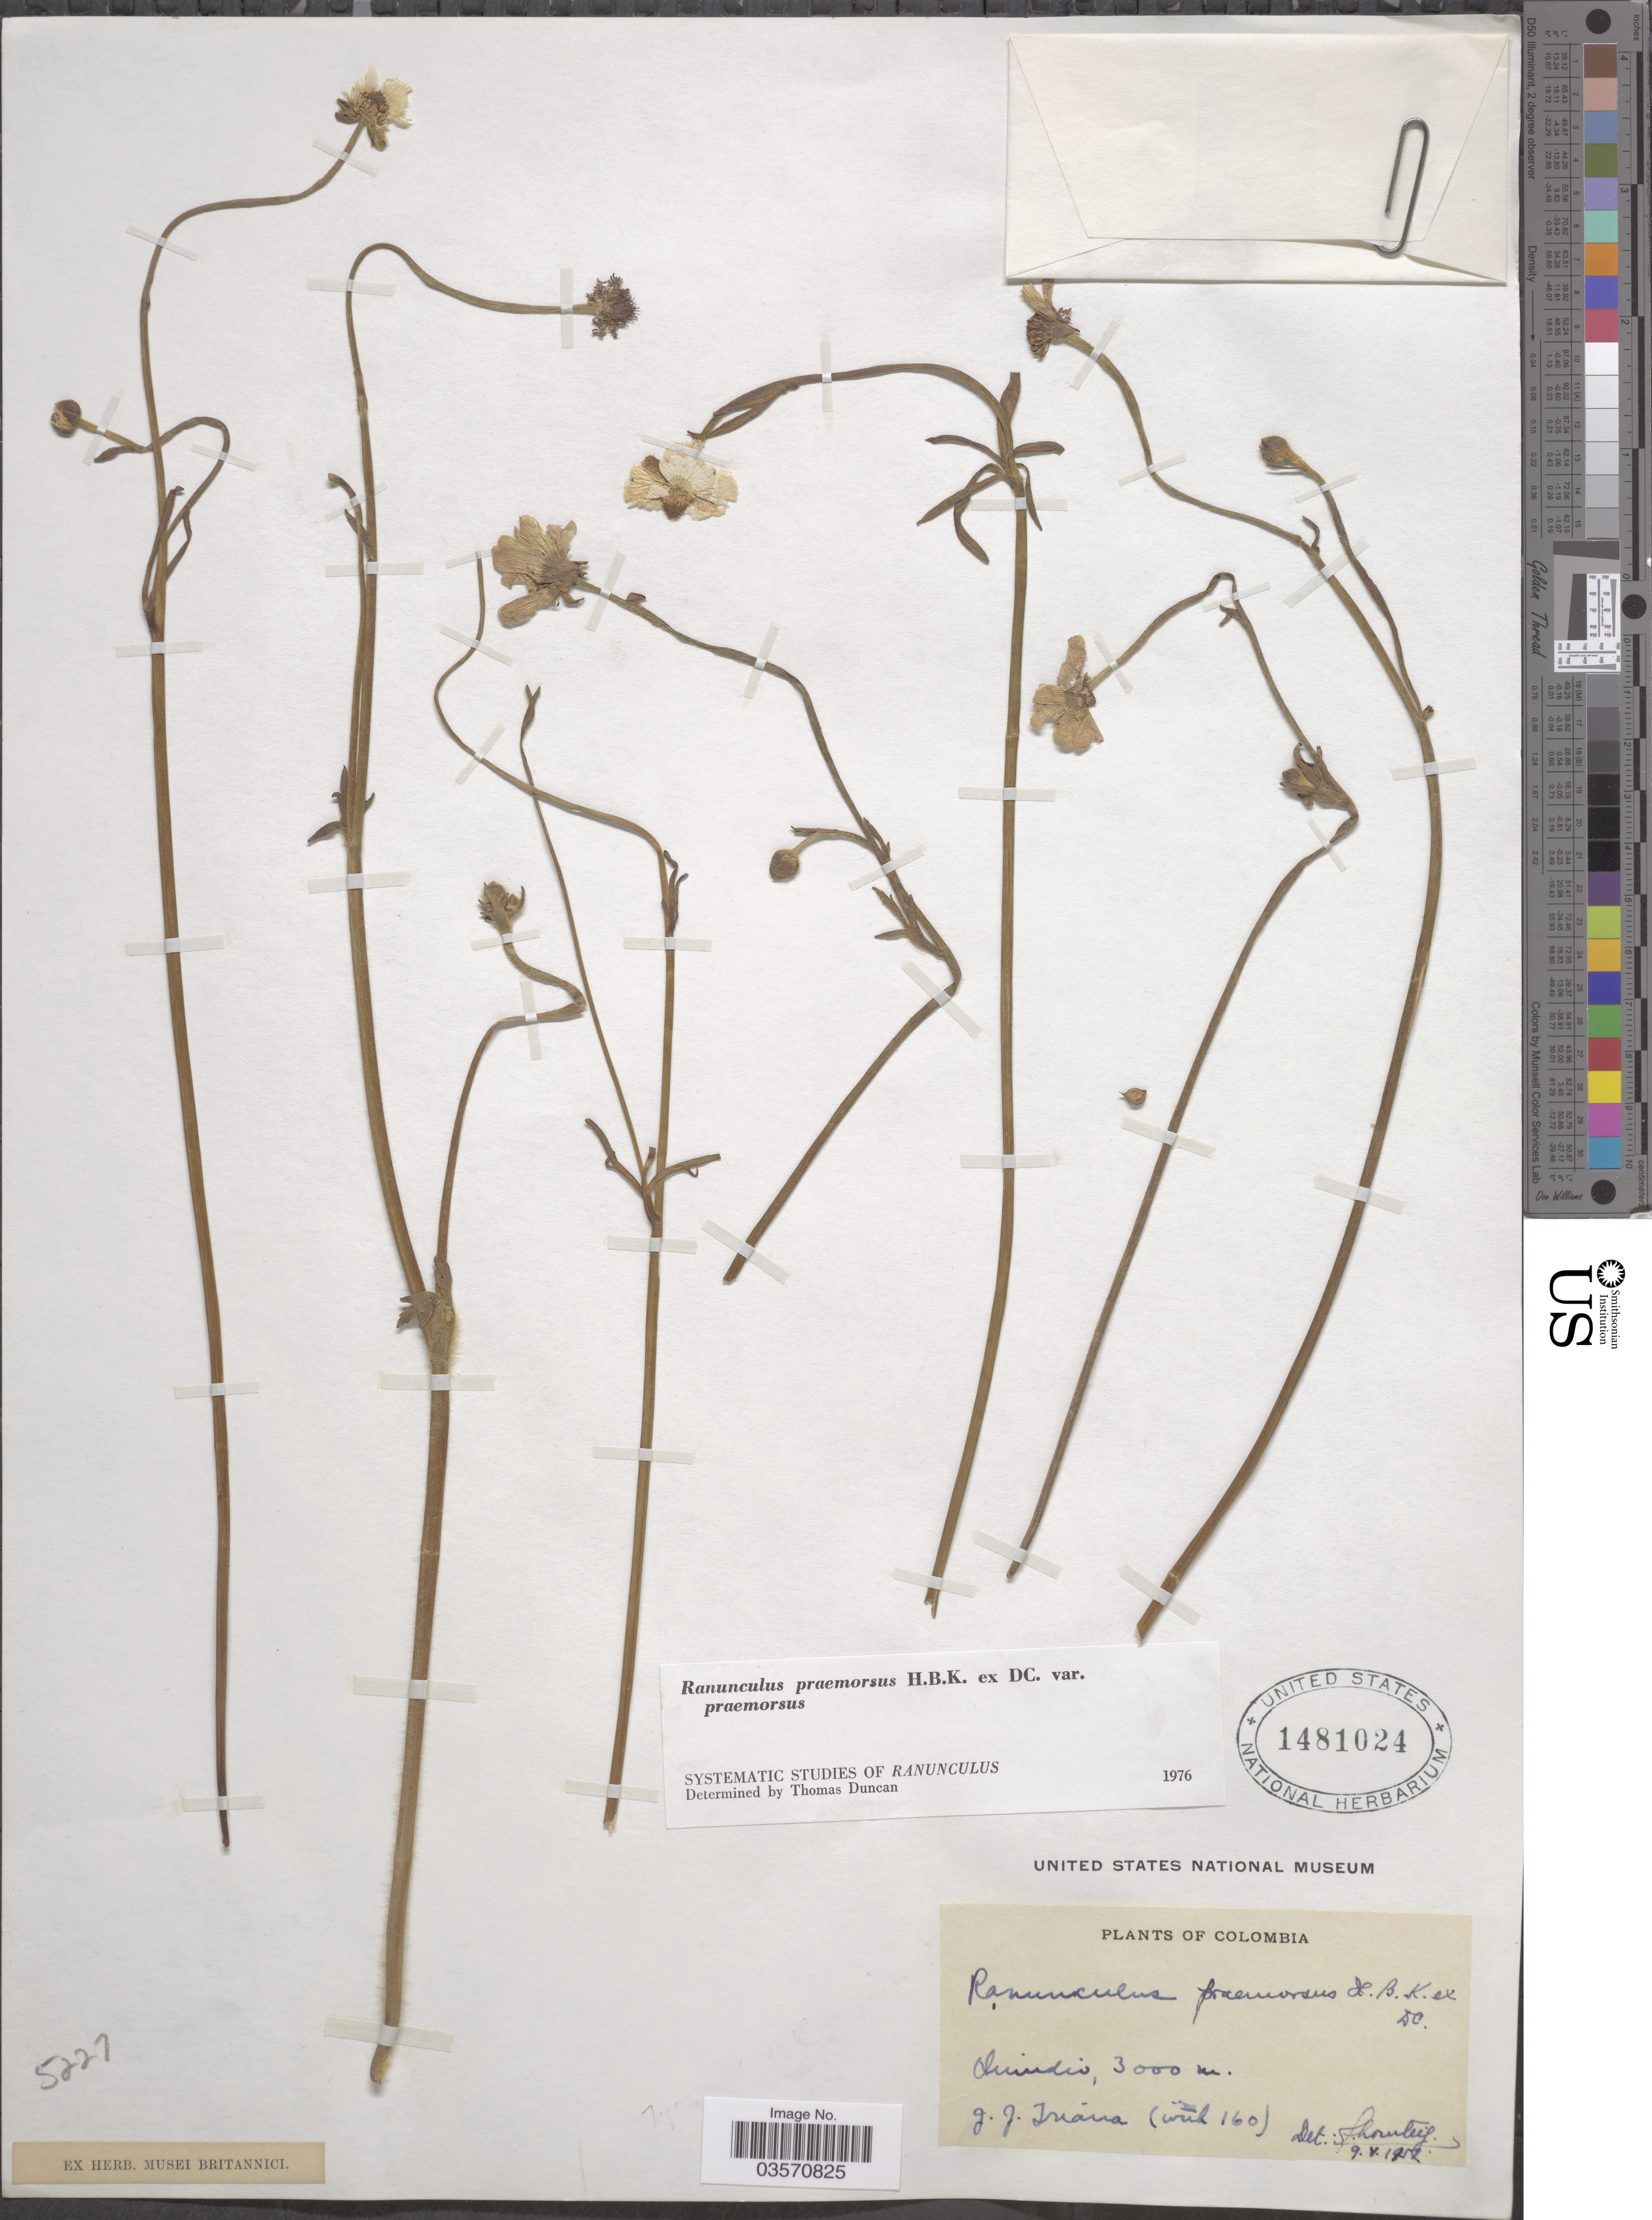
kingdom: Plantae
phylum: Tracheophyta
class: Magnoliopsida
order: Ranunculales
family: Ranunculaceae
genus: Ranunculus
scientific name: Ranunculus praemorsus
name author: Kunth ex DC.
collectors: J. J. Triana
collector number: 160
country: Colombia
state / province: Quindío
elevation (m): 3000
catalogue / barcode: US 1481024